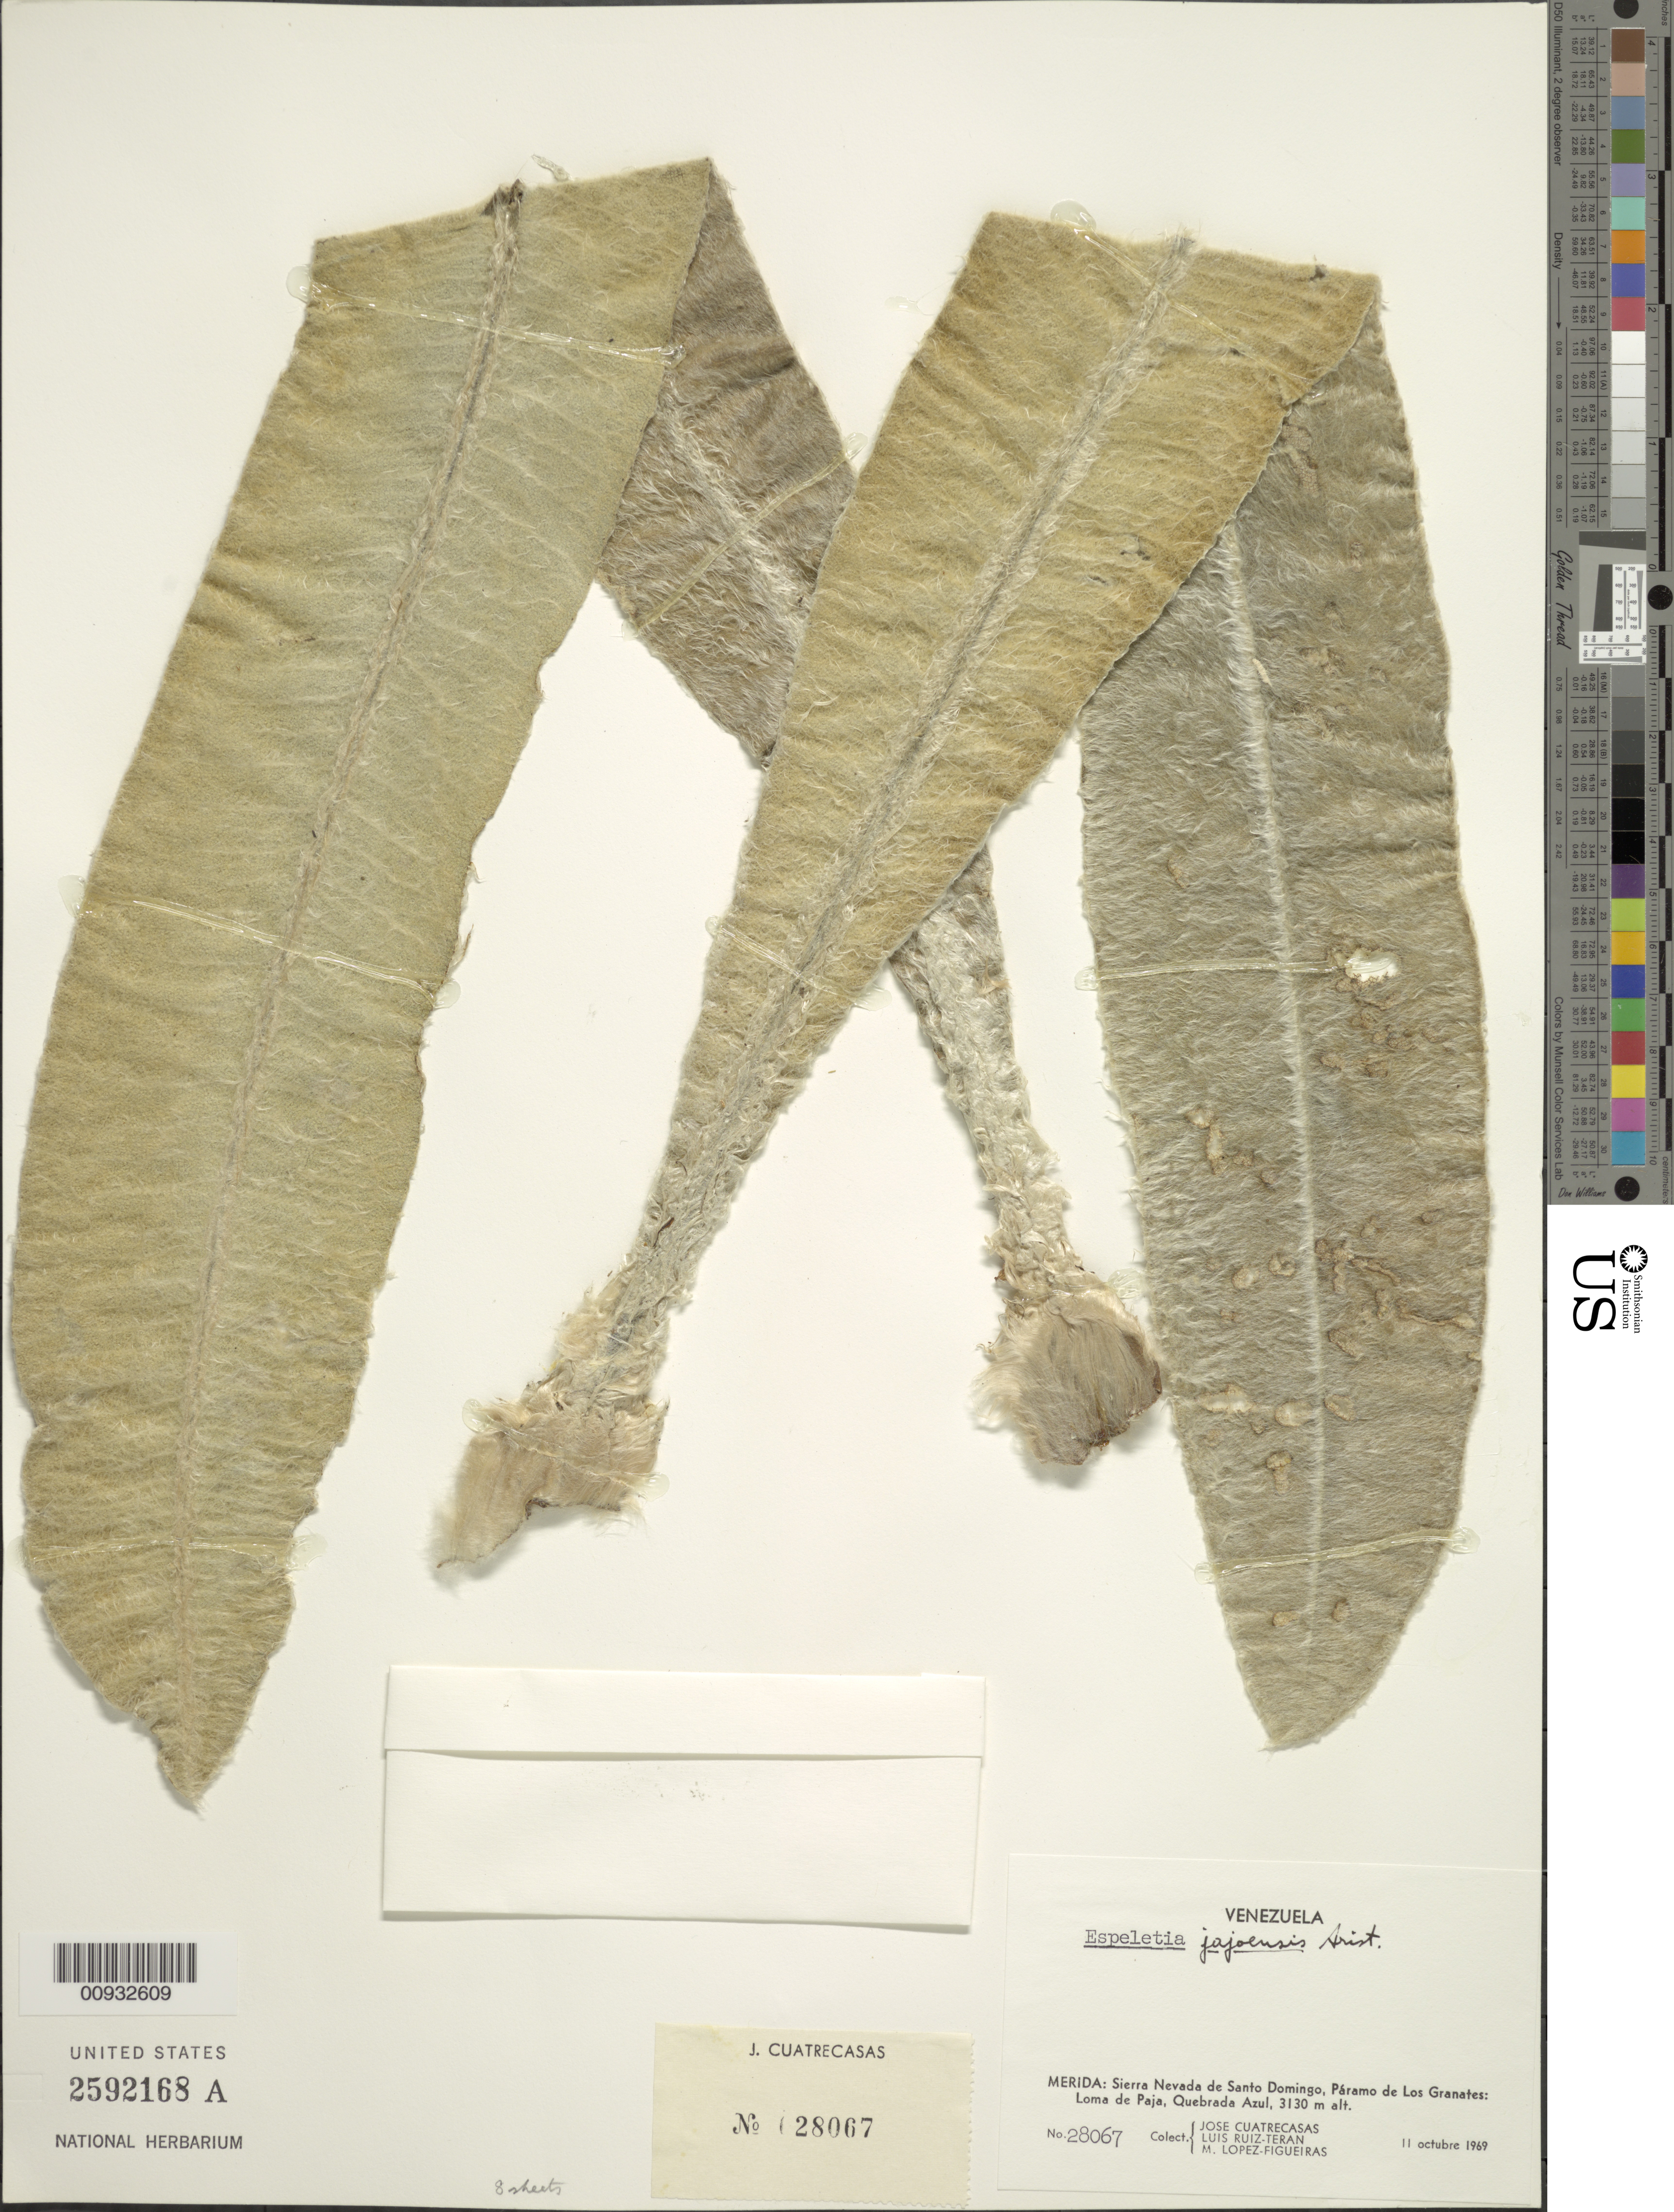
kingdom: Plantae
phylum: Tracheophyta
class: Magnoliopsida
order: Asterales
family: Asteraceae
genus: Espeletia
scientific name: Espeletia jajoensis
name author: Aristeg.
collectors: J. Cuatrecasas, L. E. Ruíz-Terán & M. López Figueiras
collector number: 28067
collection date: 1969-10-11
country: Venezuela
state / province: Mérida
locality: Sierra Nevada de Santo Domingo, Paramo de Los Granates: Loma de Paja, Quebrada Azul.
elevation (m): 3130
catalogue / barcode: US 2592168A